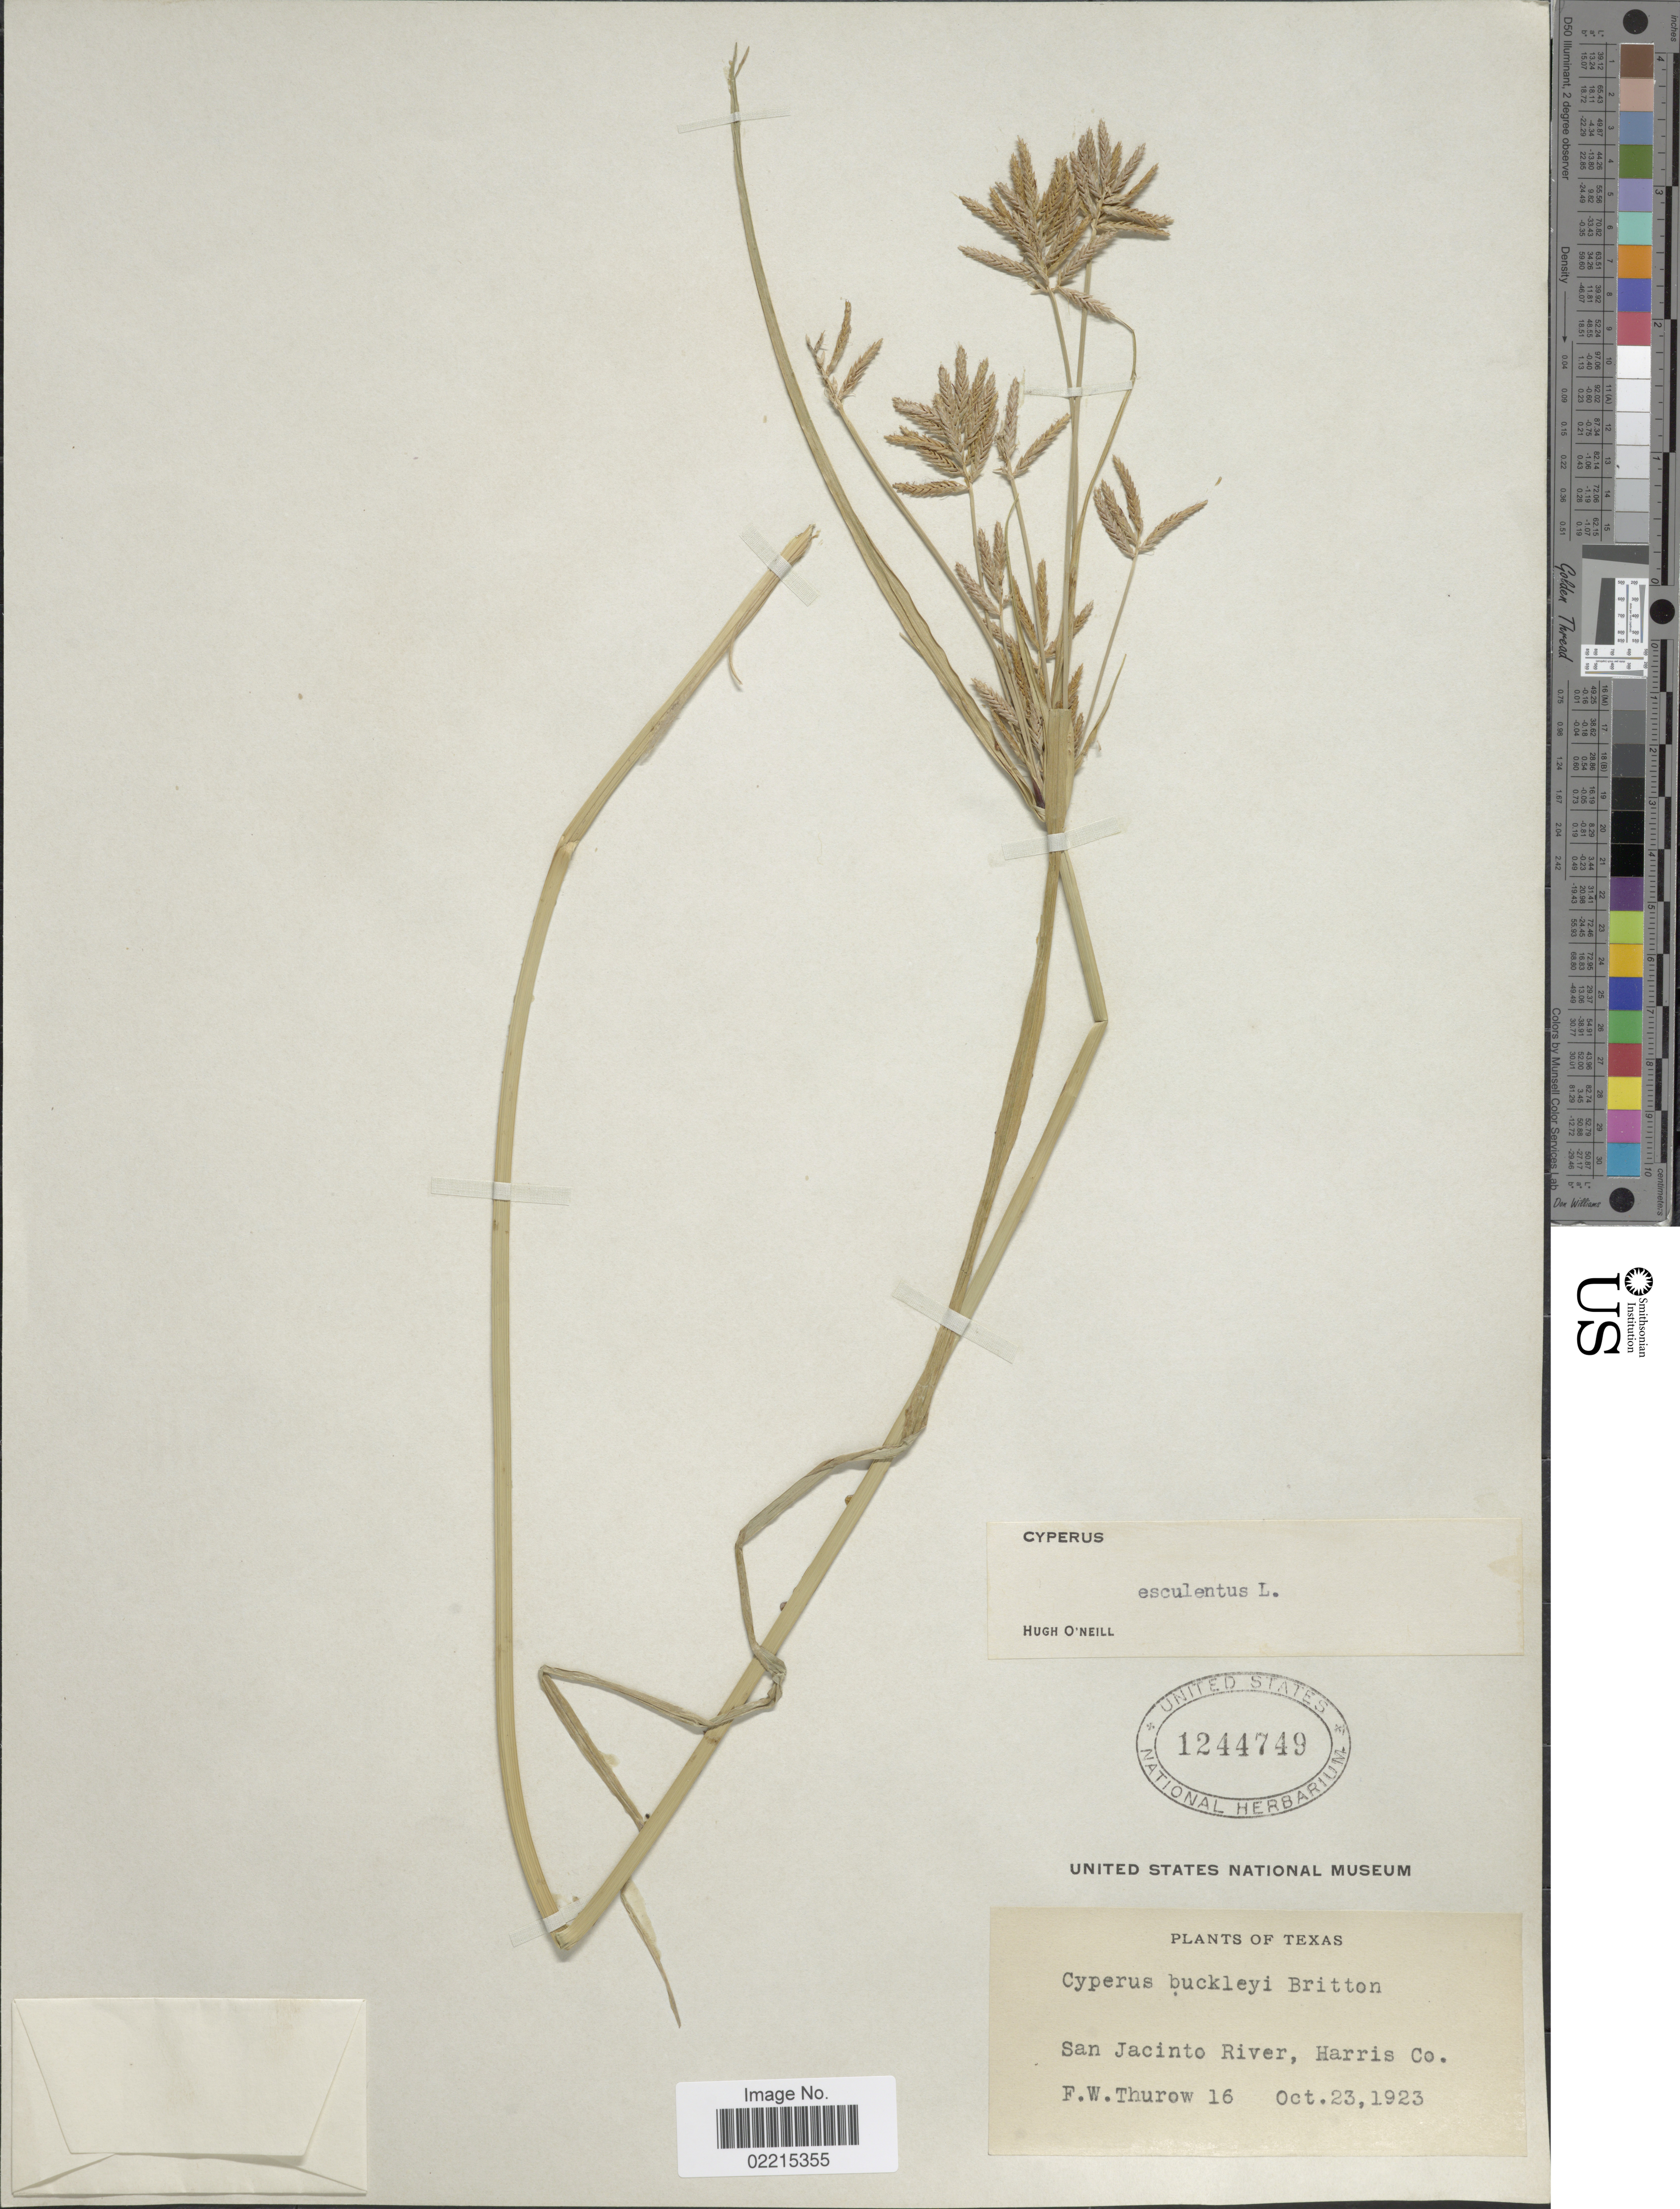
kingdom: Plantae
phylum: Tracheophyta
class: Liliopsida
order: Poales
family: Cyperaceae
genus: Cyperus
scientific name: Cyperus esculentus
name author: L.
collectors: F. W. Thurow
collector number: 16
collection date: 1923-10-23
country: United States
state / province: Texas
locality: San Jacinto River, Harris Co.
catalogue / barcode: US 1244749